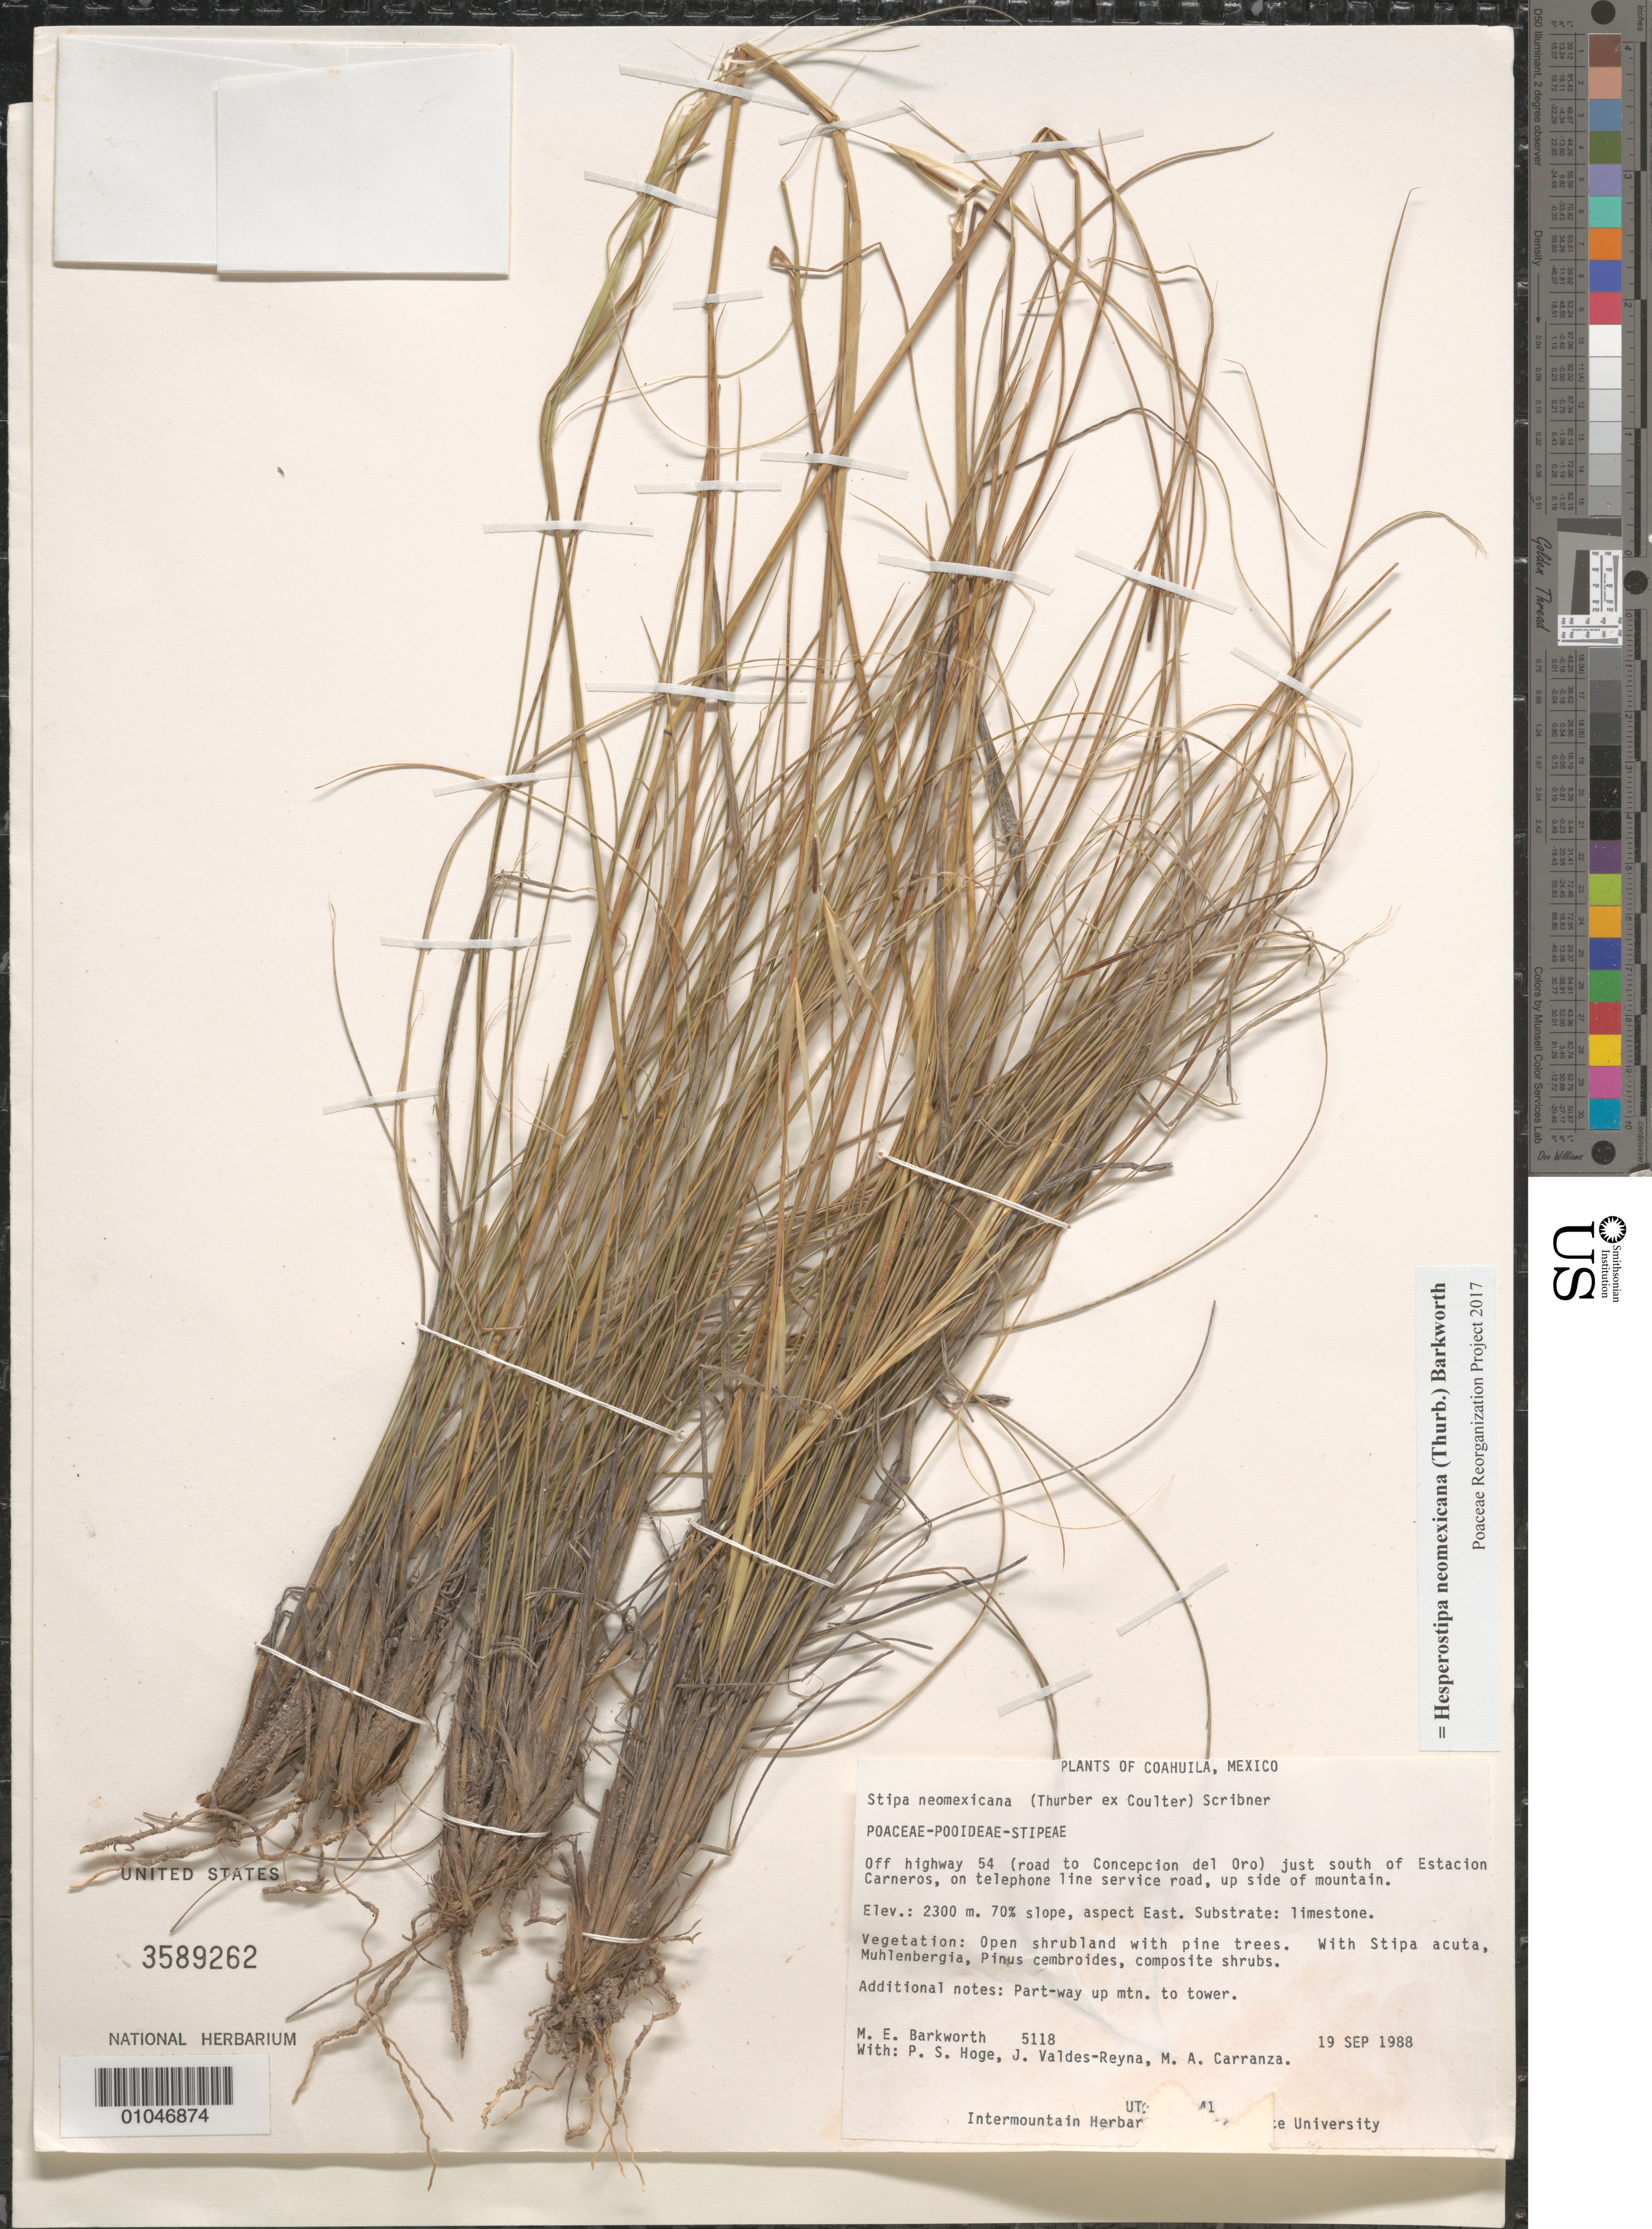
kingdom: Plantae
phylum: Tracheophyta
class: Liliopsida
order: Poales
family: Poaceae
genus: Hesperostipa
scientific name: Hesperostipa neomexicana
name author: (Thurb.) Barkworth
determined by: Poaceae Reorganization Project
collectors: M. E. Barkworth, J. Valdés-Reyna, P. S. Hoge & M. A. Carranza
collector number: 5118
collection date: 1988-09-19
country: Mexico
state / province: Coahuila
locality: Off highway 54 (road to Concepcion del Oro), S of Estacion Carneros on telephone line service road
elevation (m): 2300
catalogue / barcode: US 3589262